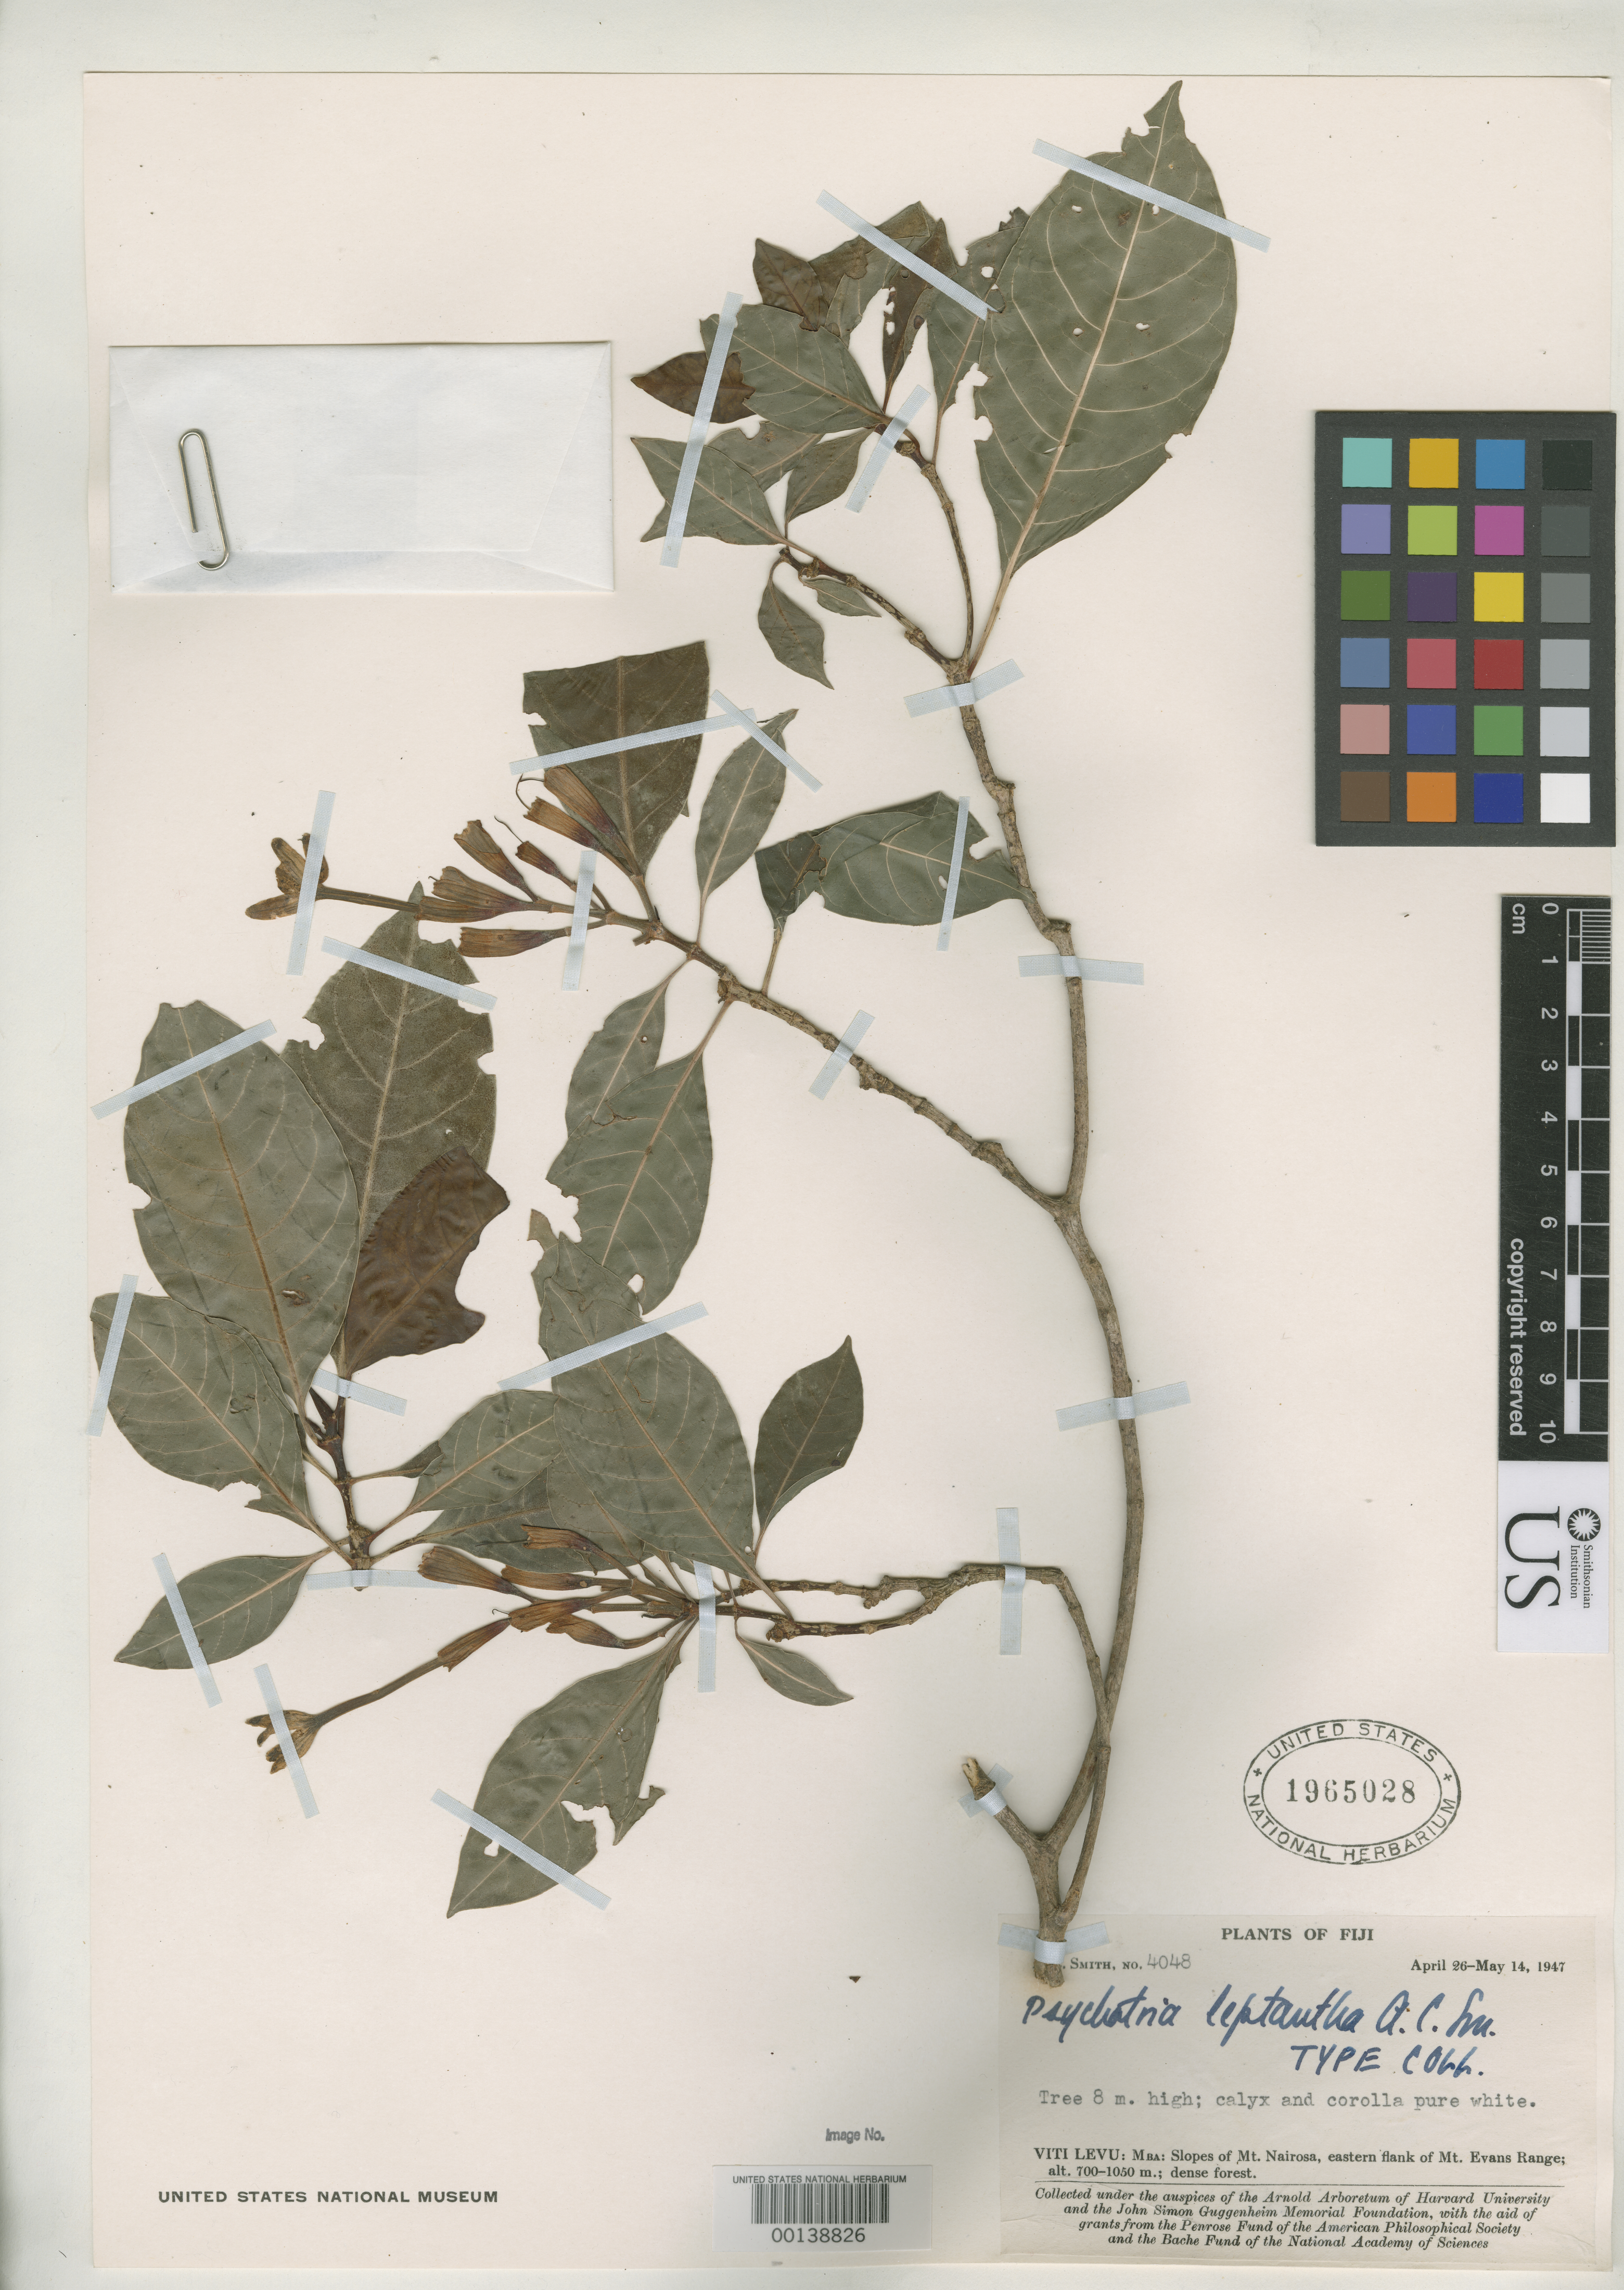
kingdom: Plantae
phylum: Tracheophyta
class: Magnoliopsida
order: Gentianales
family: Rubiaceae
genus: Psychotria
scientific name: Psychotria leptantha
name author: A.C. Sm.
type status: Isotype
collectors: A. C. Smith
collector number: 4048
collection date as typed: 26 Apr 1947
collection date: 1947-04-26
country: Fiji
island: Viti Levu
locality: Mba, slopes of Mt. Nairosa, E of Mt. Evans Range. [Viti Levu Group]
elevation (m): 700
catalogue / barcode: US 1965028